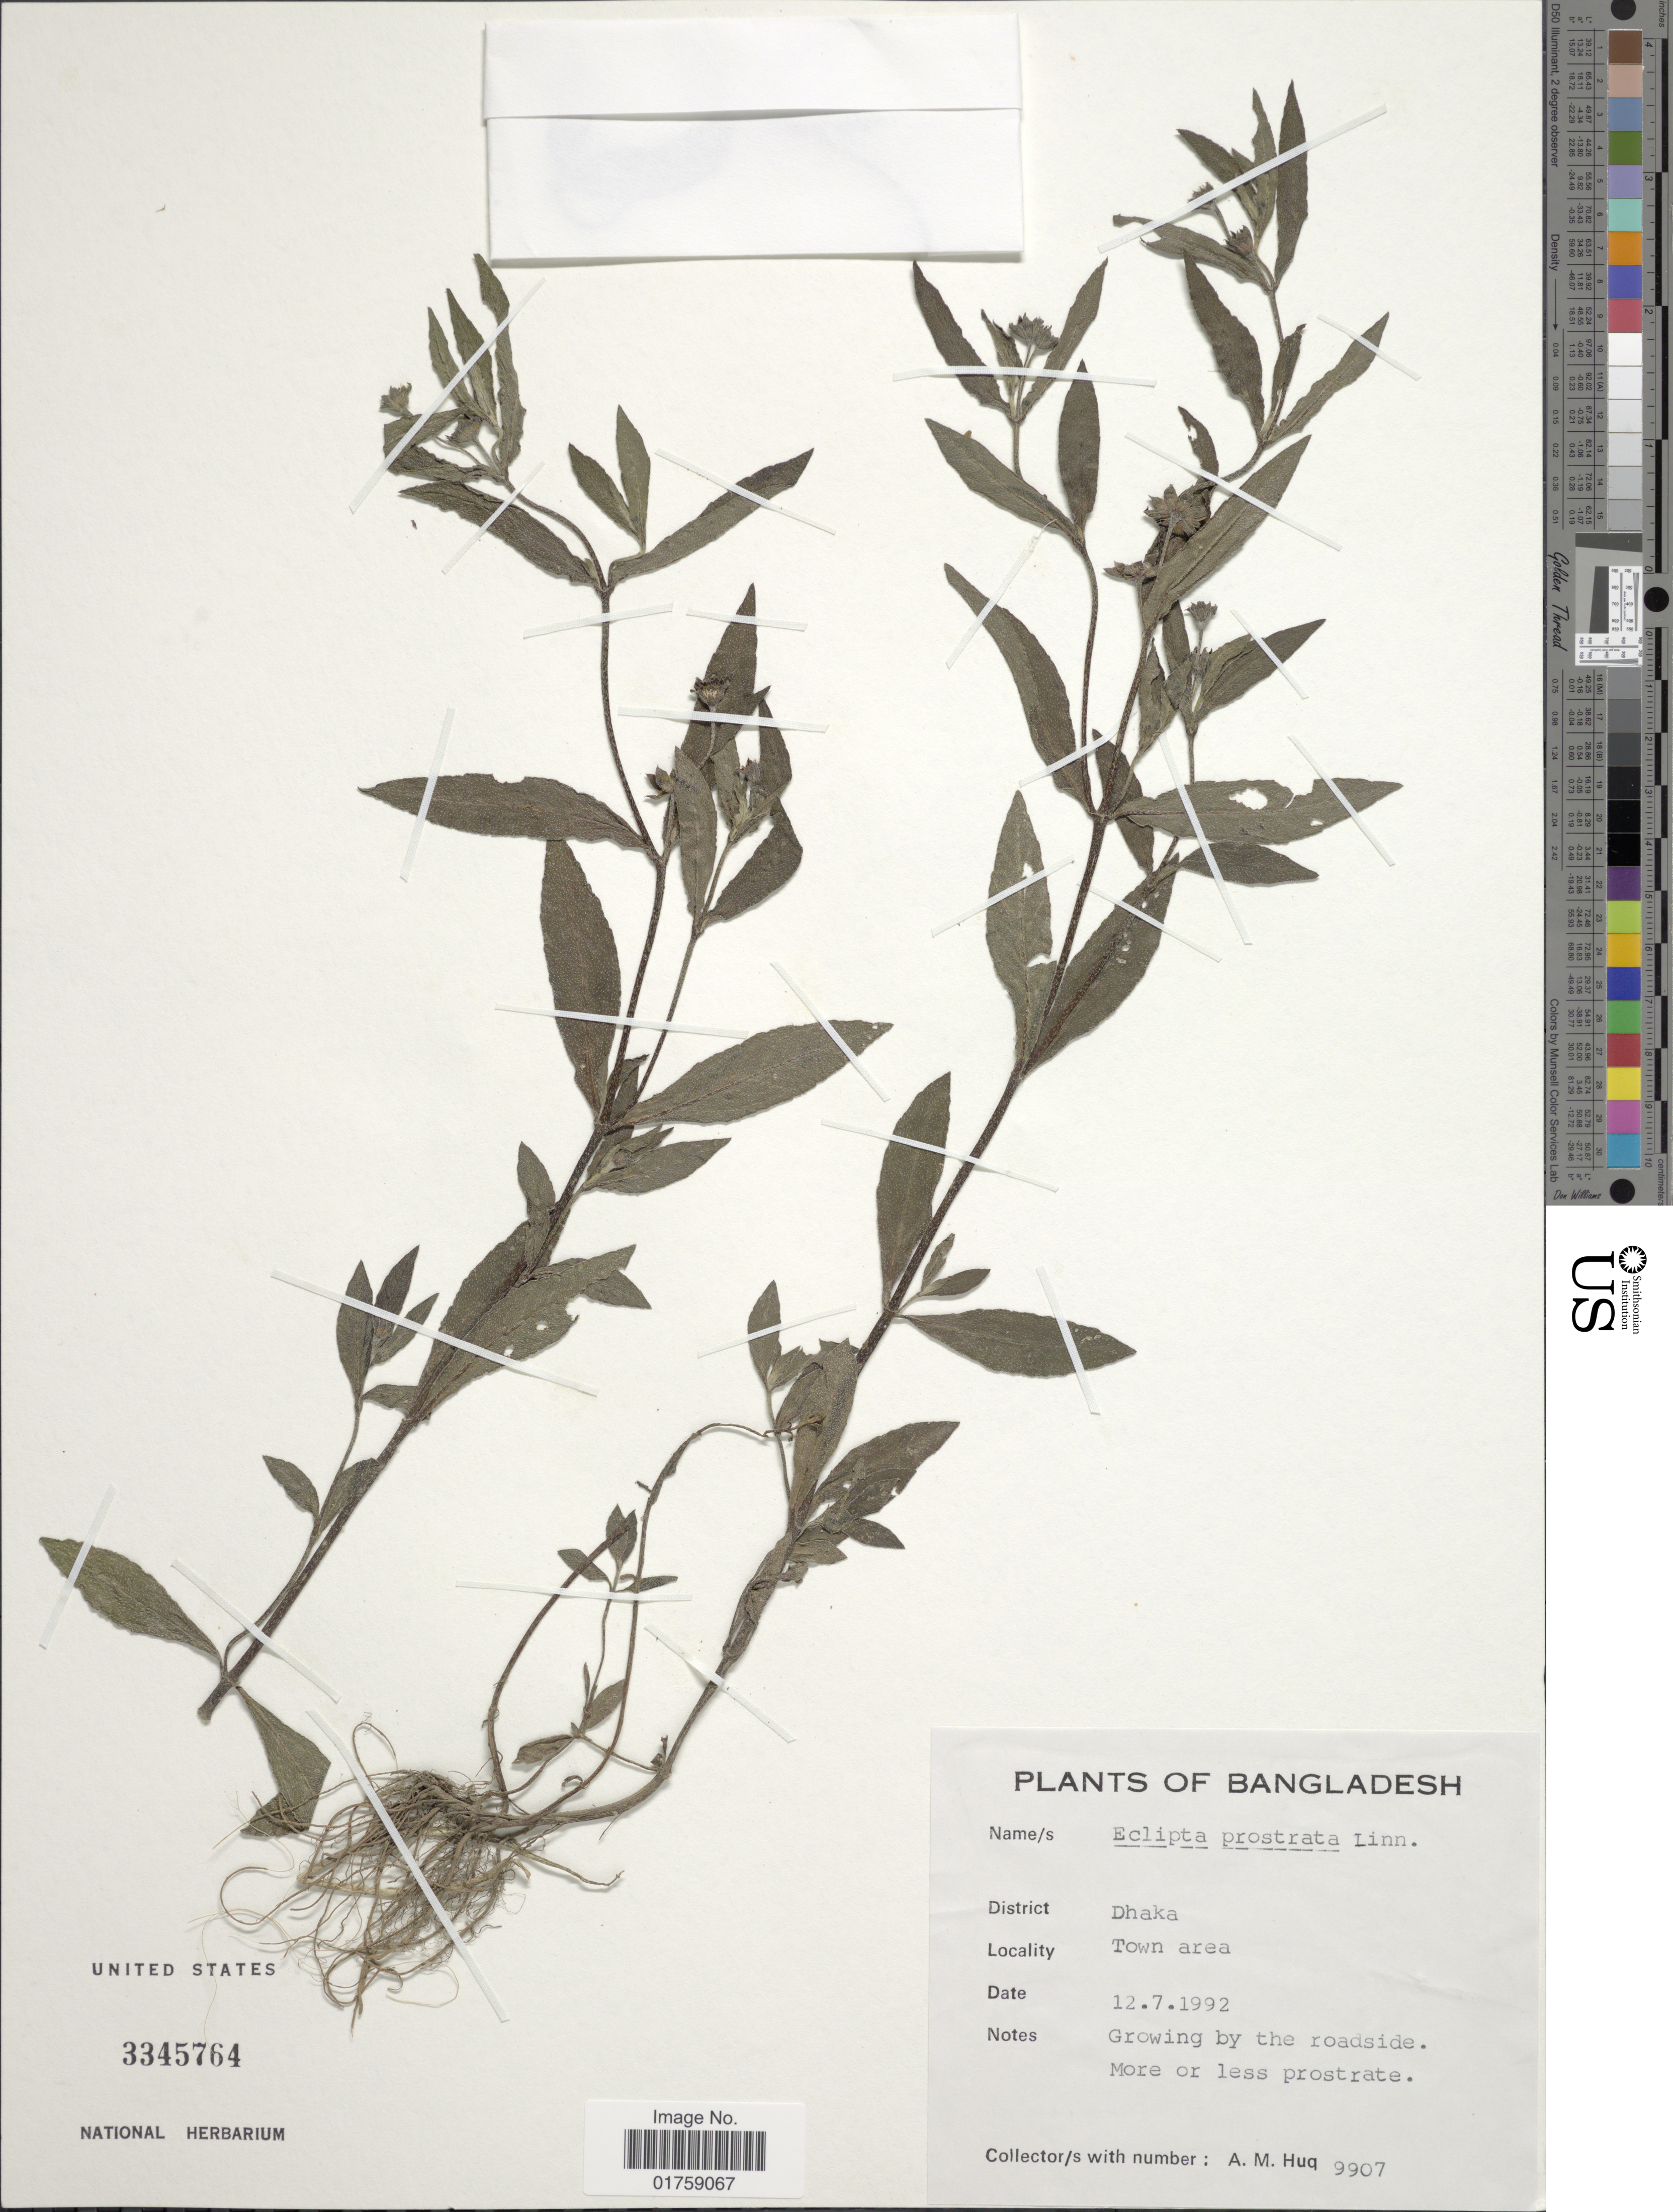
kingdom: Plantae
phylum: Tracheophyta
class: Magnoliopsida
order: Asterales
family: Asteraceae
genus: Eclipta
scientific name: Eclipta prostrata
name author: (L.) L.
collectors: A. M. Huq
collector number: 9907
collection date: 1992-07-12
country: Bangladesh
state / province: Dhaka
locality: Bangladesh. Dhaka. Town area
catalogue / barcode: US 3345764